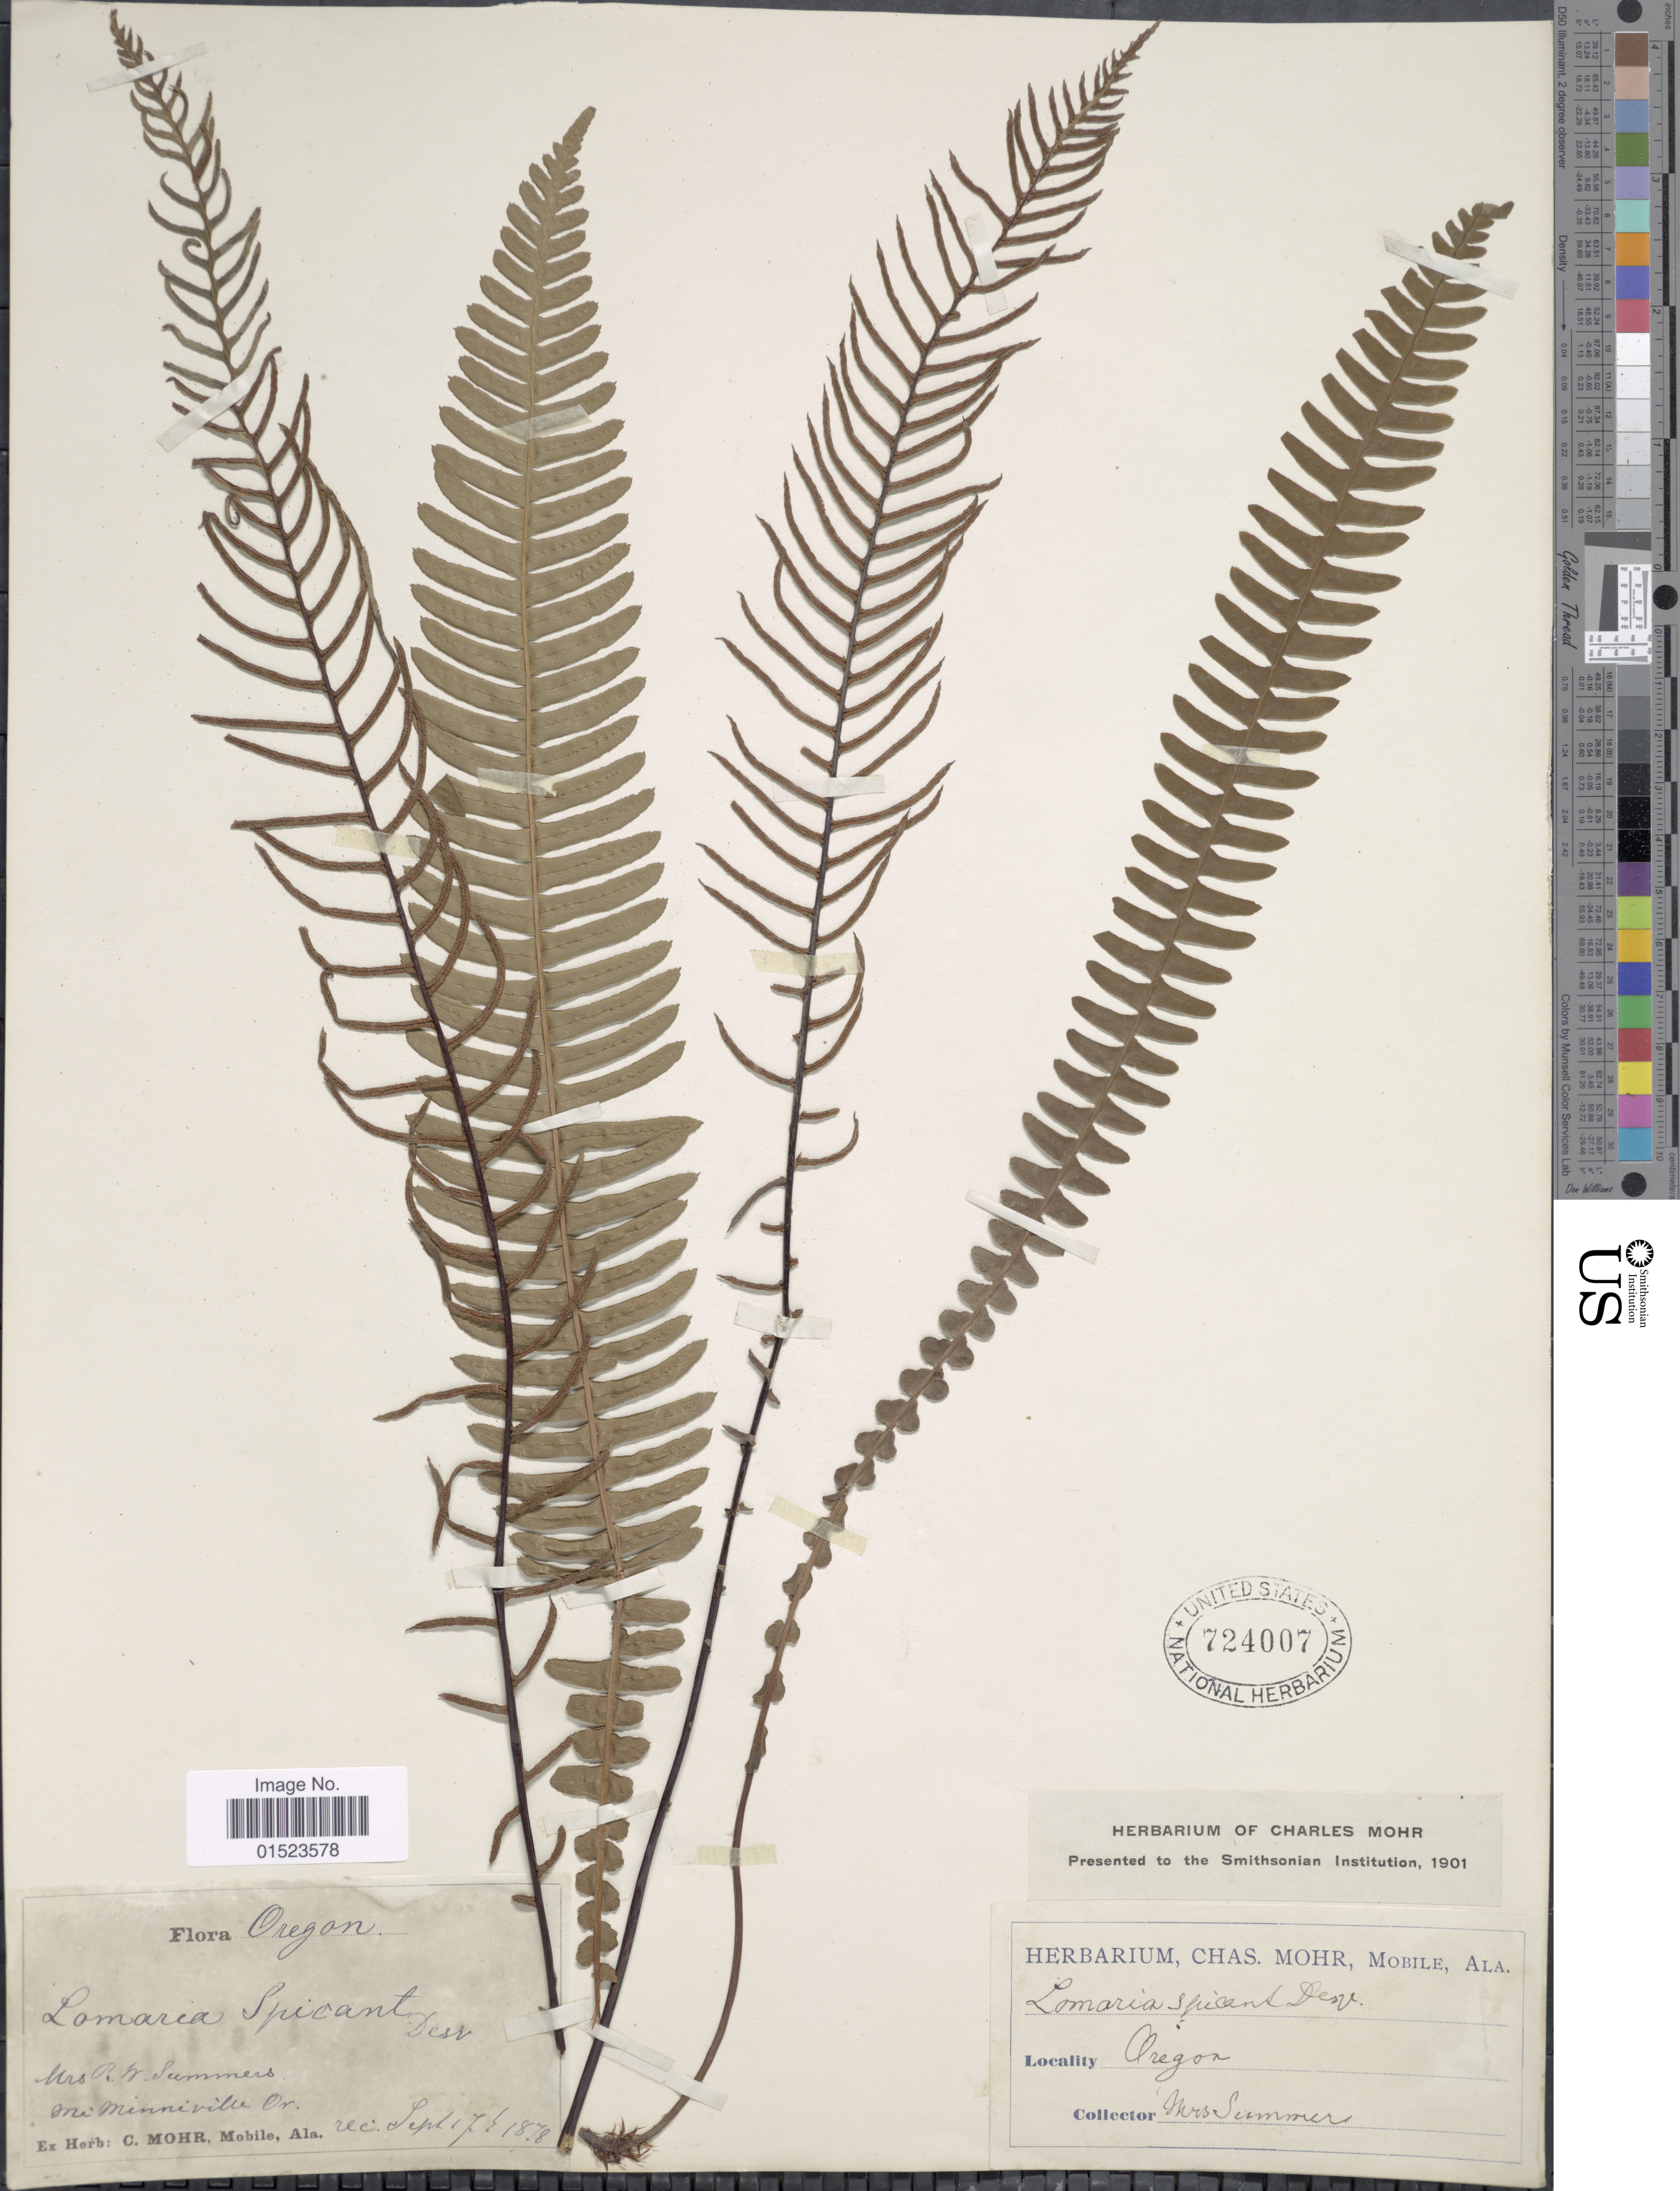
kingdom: Plantae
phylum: Tracheophyta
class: Polypodiopsida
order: Polypodiales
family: Blechnaceae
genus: Blechnum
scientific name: Blechnum spicant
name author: (L.) Sm.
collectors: -. Summers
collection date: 1878-09-17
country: United States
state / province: Oregon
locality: McMinnville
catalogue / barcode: US 724007